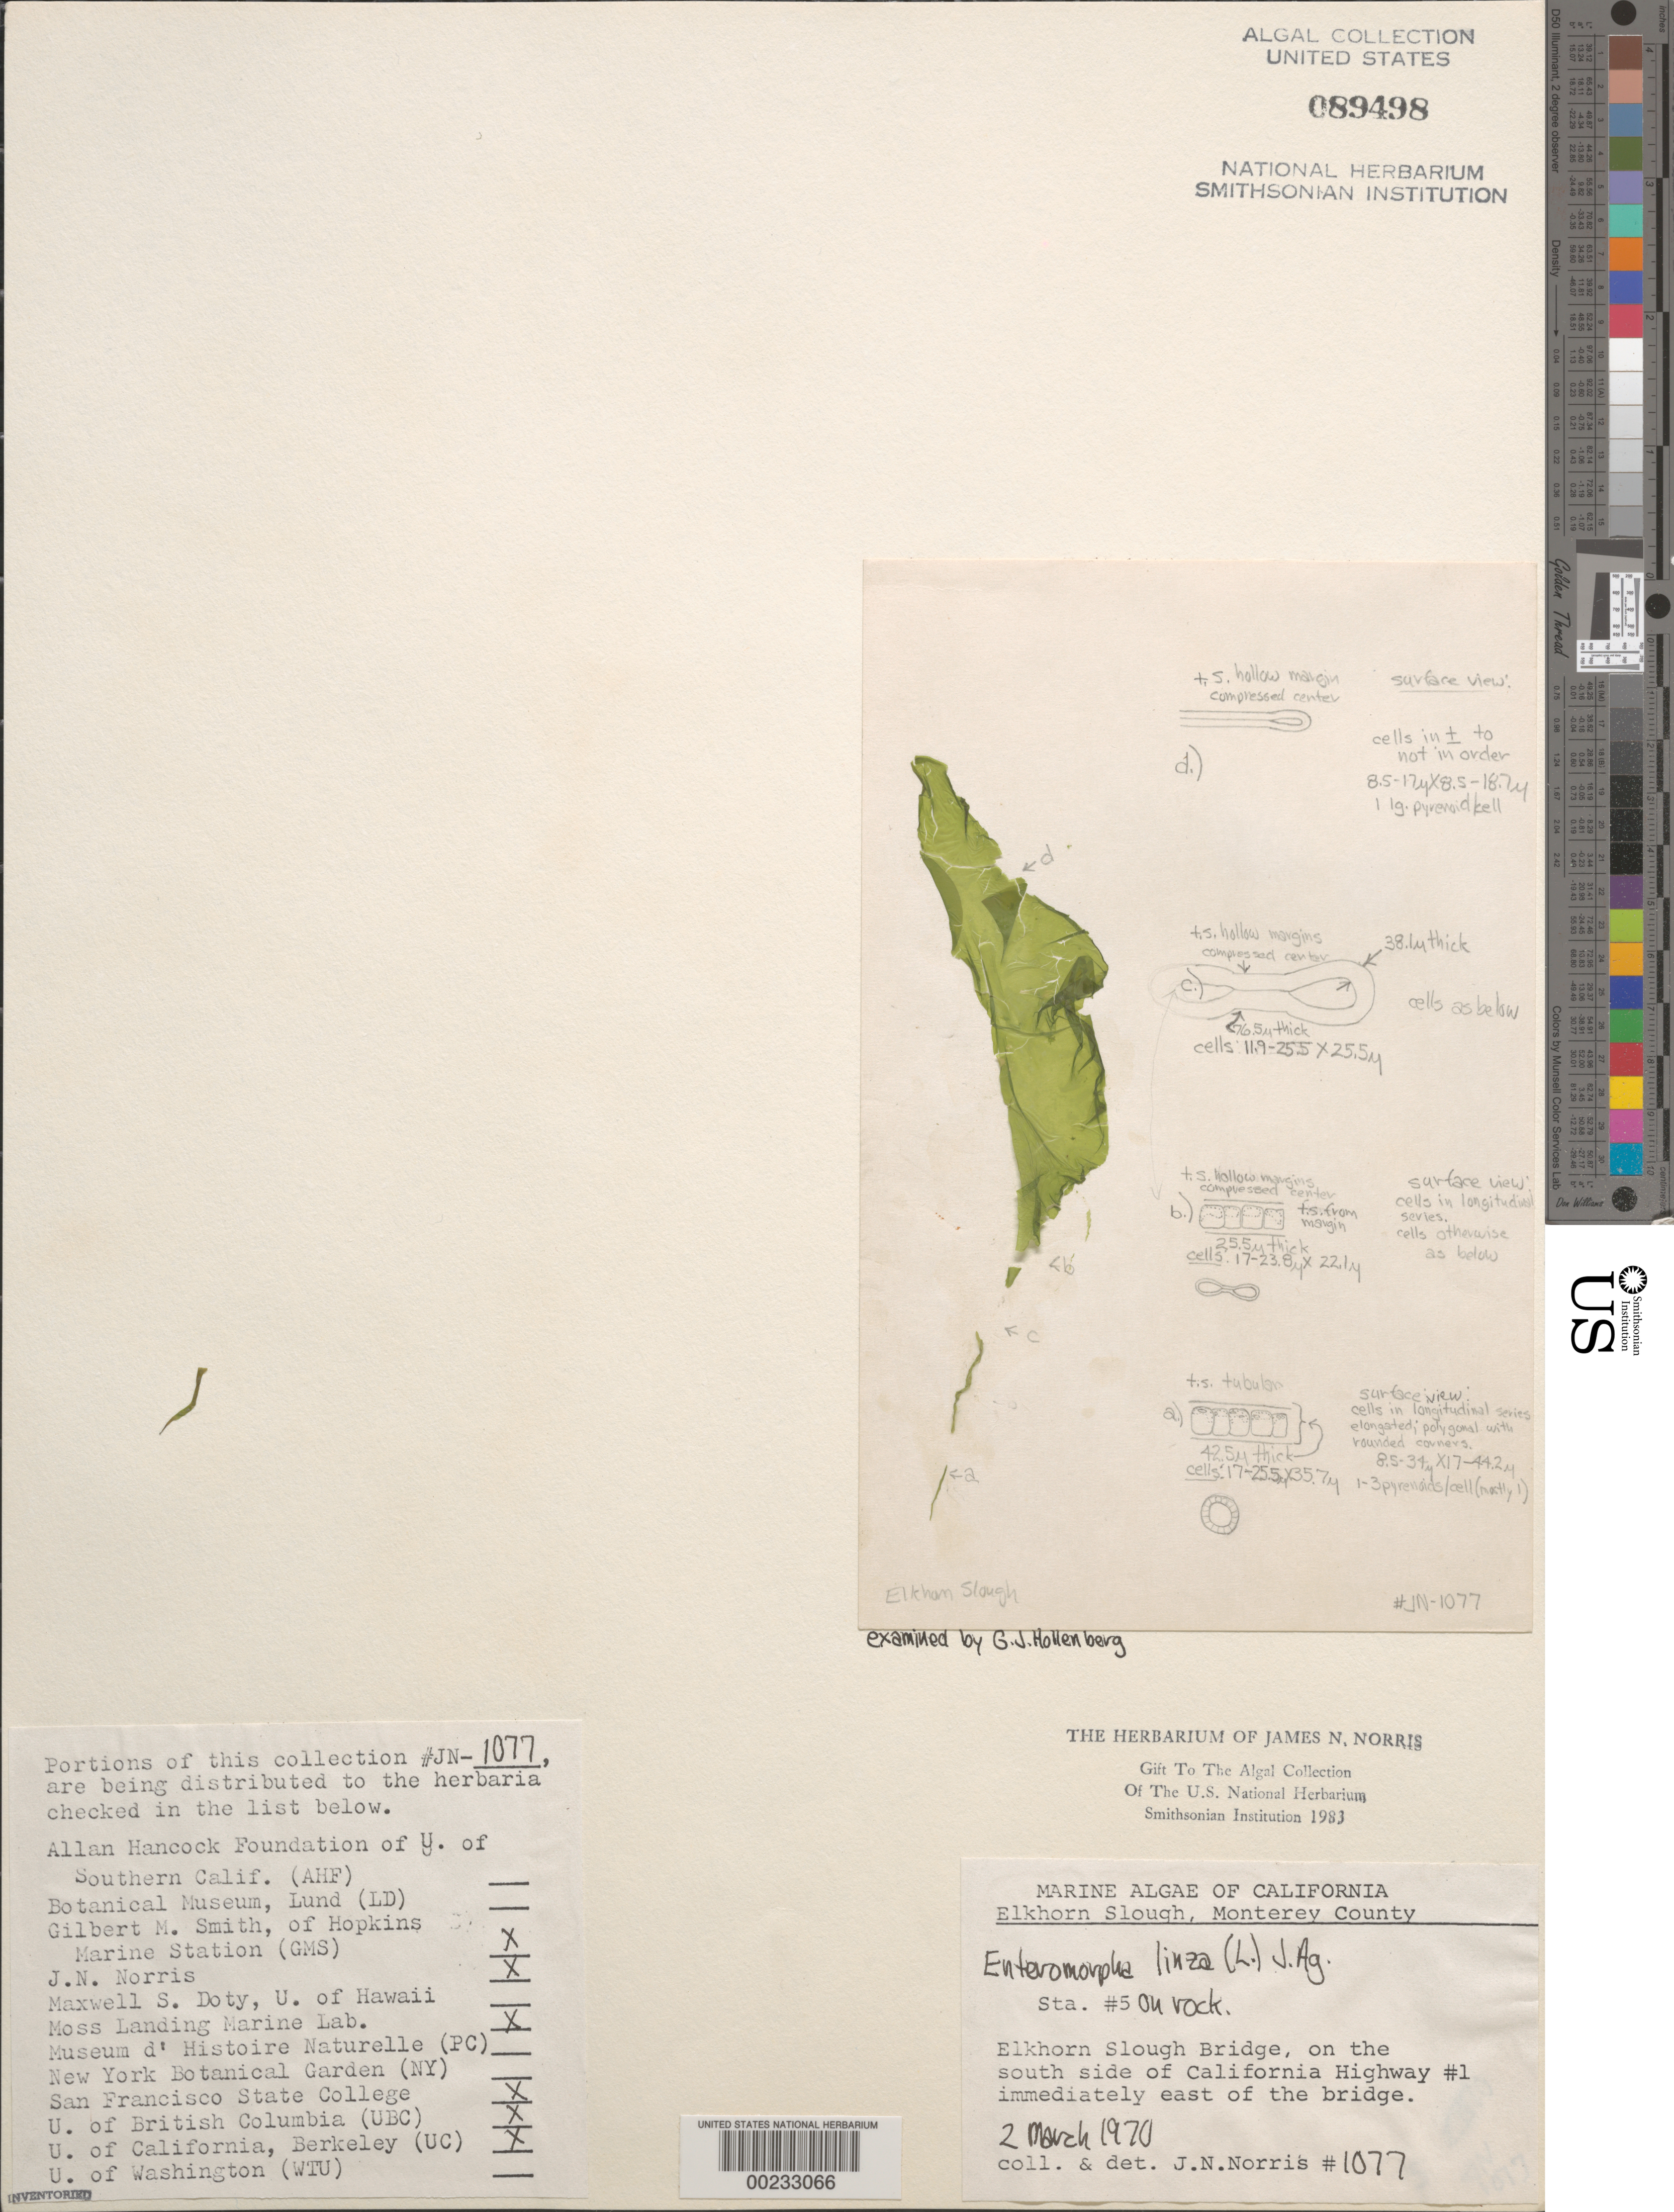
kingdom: Plantae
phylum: Chlorophyta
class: Ulvophyceae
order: Ulvales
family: Ulvaceae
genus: Ulva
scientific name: Ulva clathrata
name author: (Roth) C. Agardh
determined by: Algae name updating Project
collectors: J. N. Norris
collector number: JN-1077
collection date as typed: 02 Mar 1970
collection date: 1970-03-02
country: United States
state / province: California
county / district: Monterey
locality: Elkhorn Slough, Elkhorn Slough Bridge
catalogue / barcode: US 89498